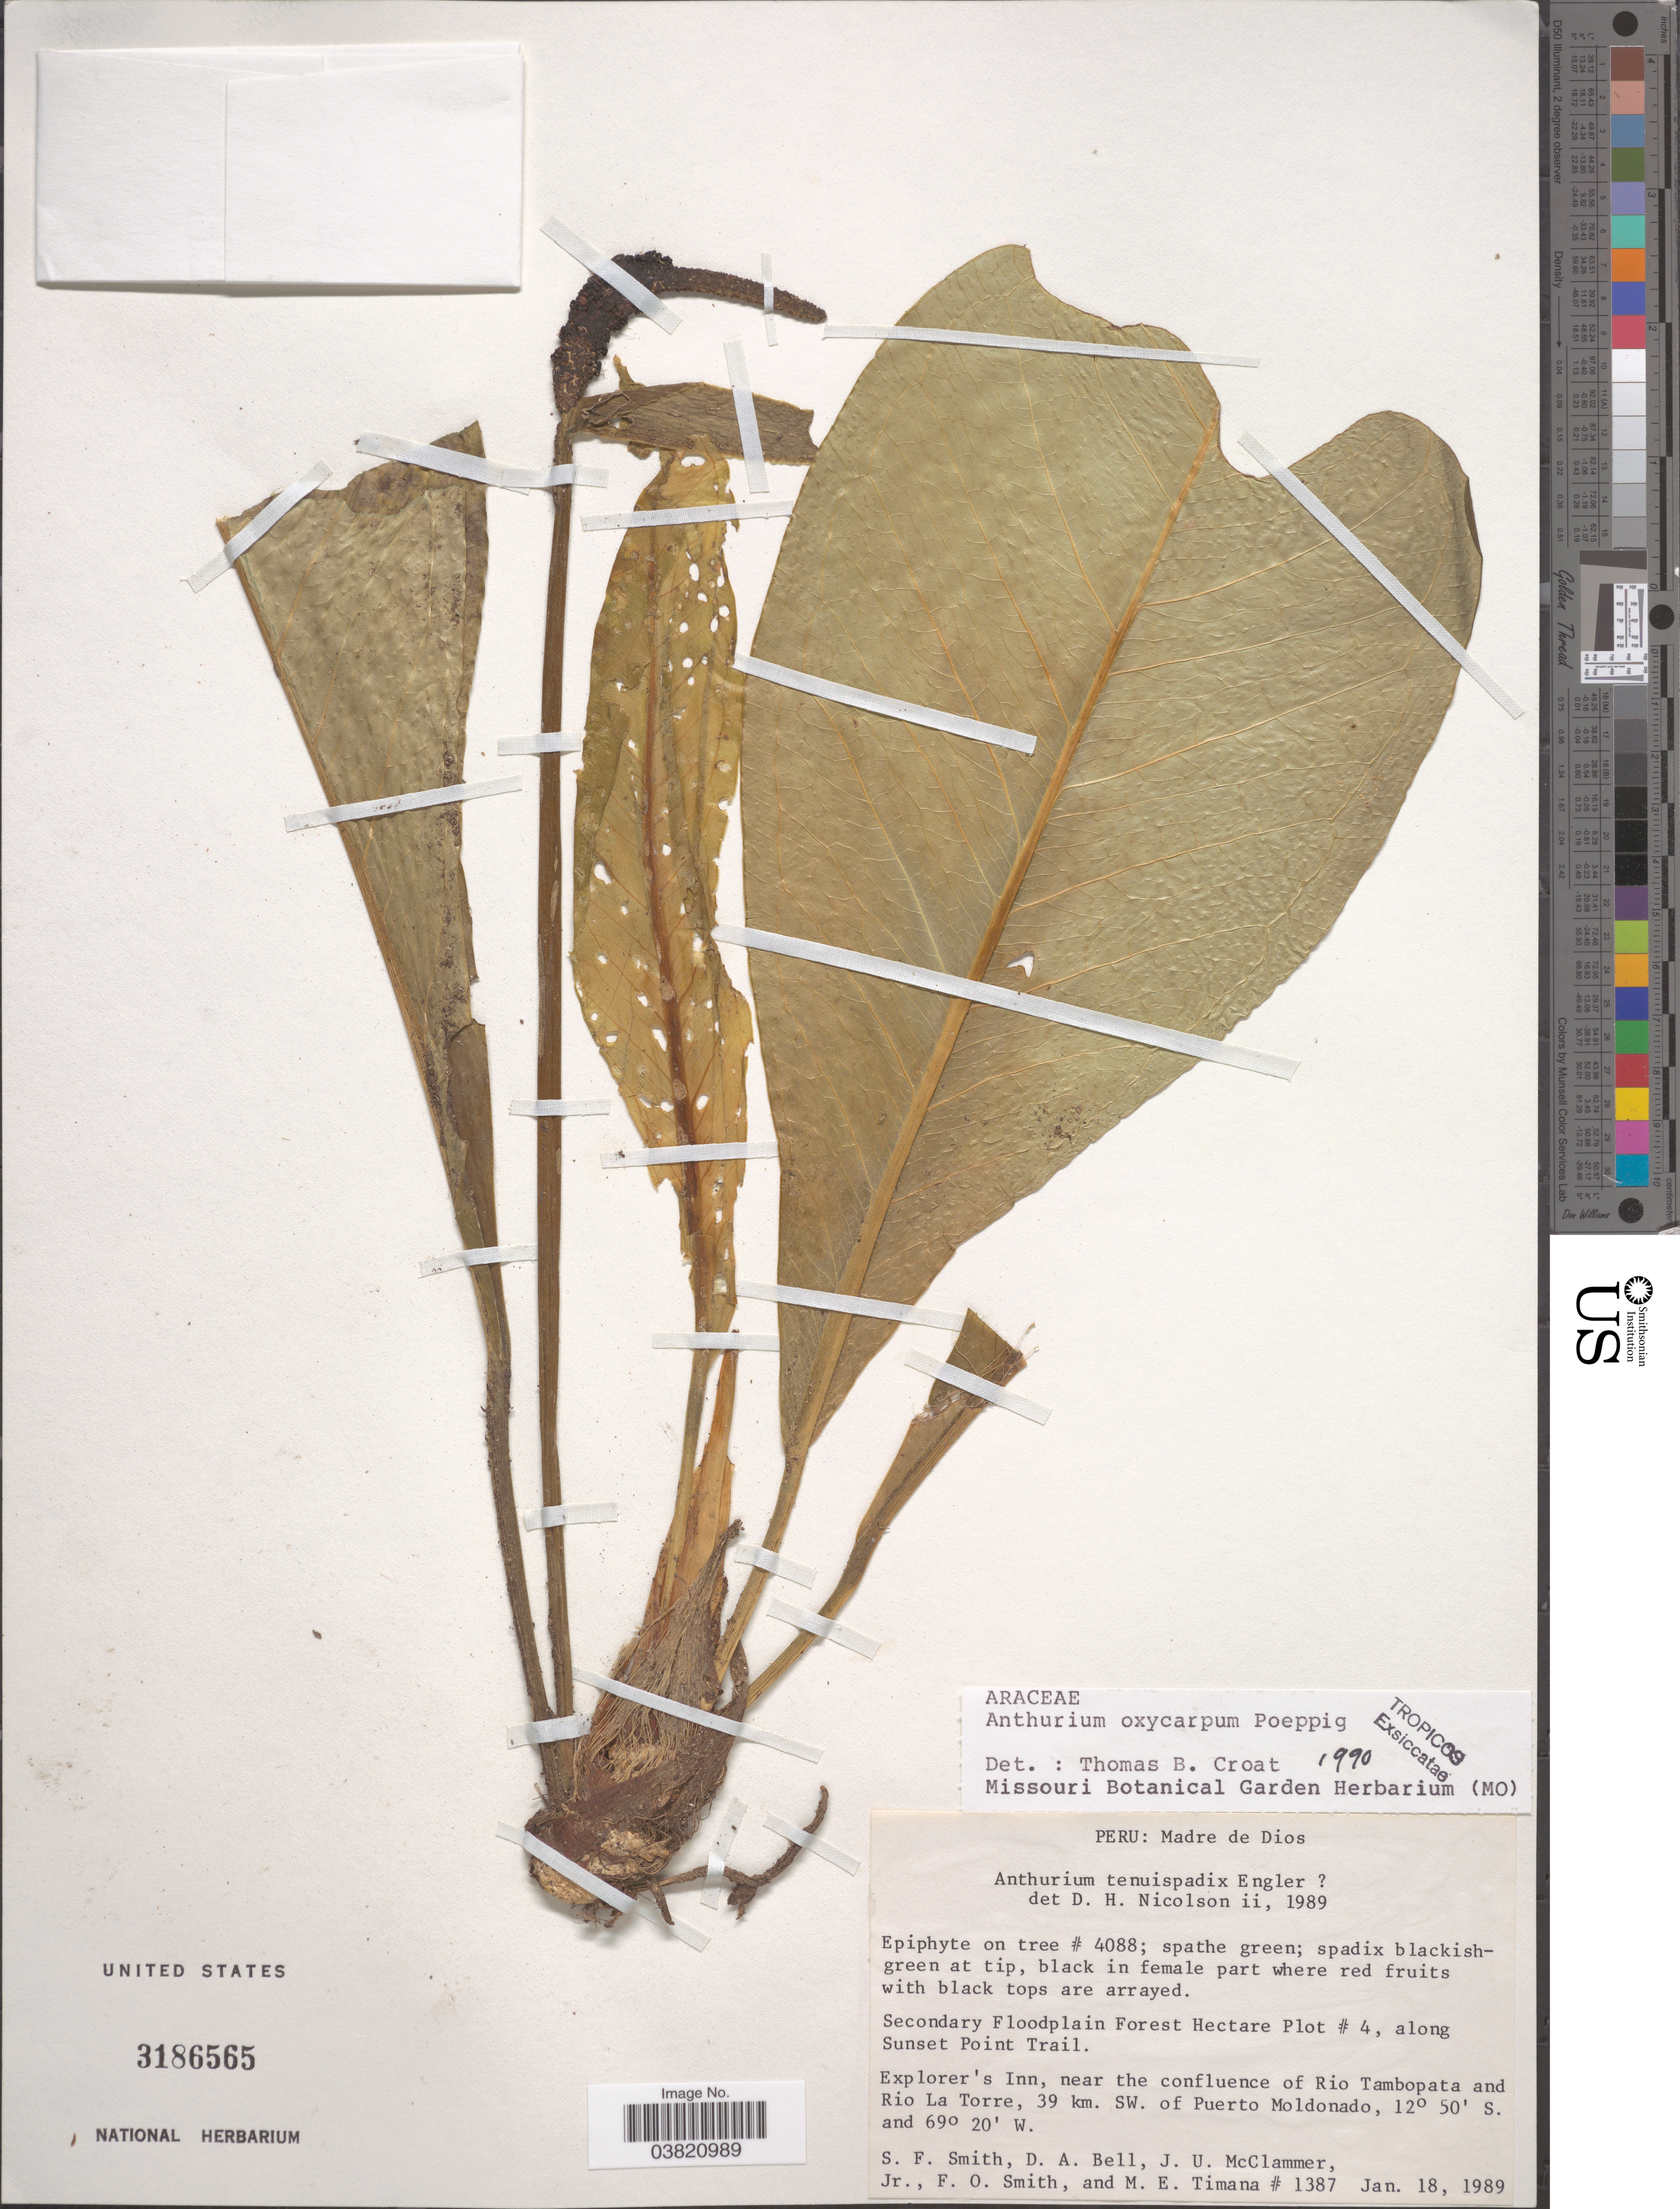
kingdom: Plantae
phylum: Tracheophyta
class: Liliopsida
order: Alismatales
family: Araceae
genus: Anthurium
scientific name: Anthurium oxycarpum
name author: Poepp.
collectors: S.F. Smith, D. A. Bell, J. McClammer Jr. & F. Smith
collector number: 1387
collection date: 1989-01-18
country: Peru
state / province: Madre de Dios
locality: Secondary Floodplain Forest Hectare Plot # 4, along Sunset Point Trail. Explorer's Inn, near the confluence of Rio Tambopata and Rio La Torre, 39 km. SW. of Puerto Moldonado.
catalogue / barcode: US 3186565